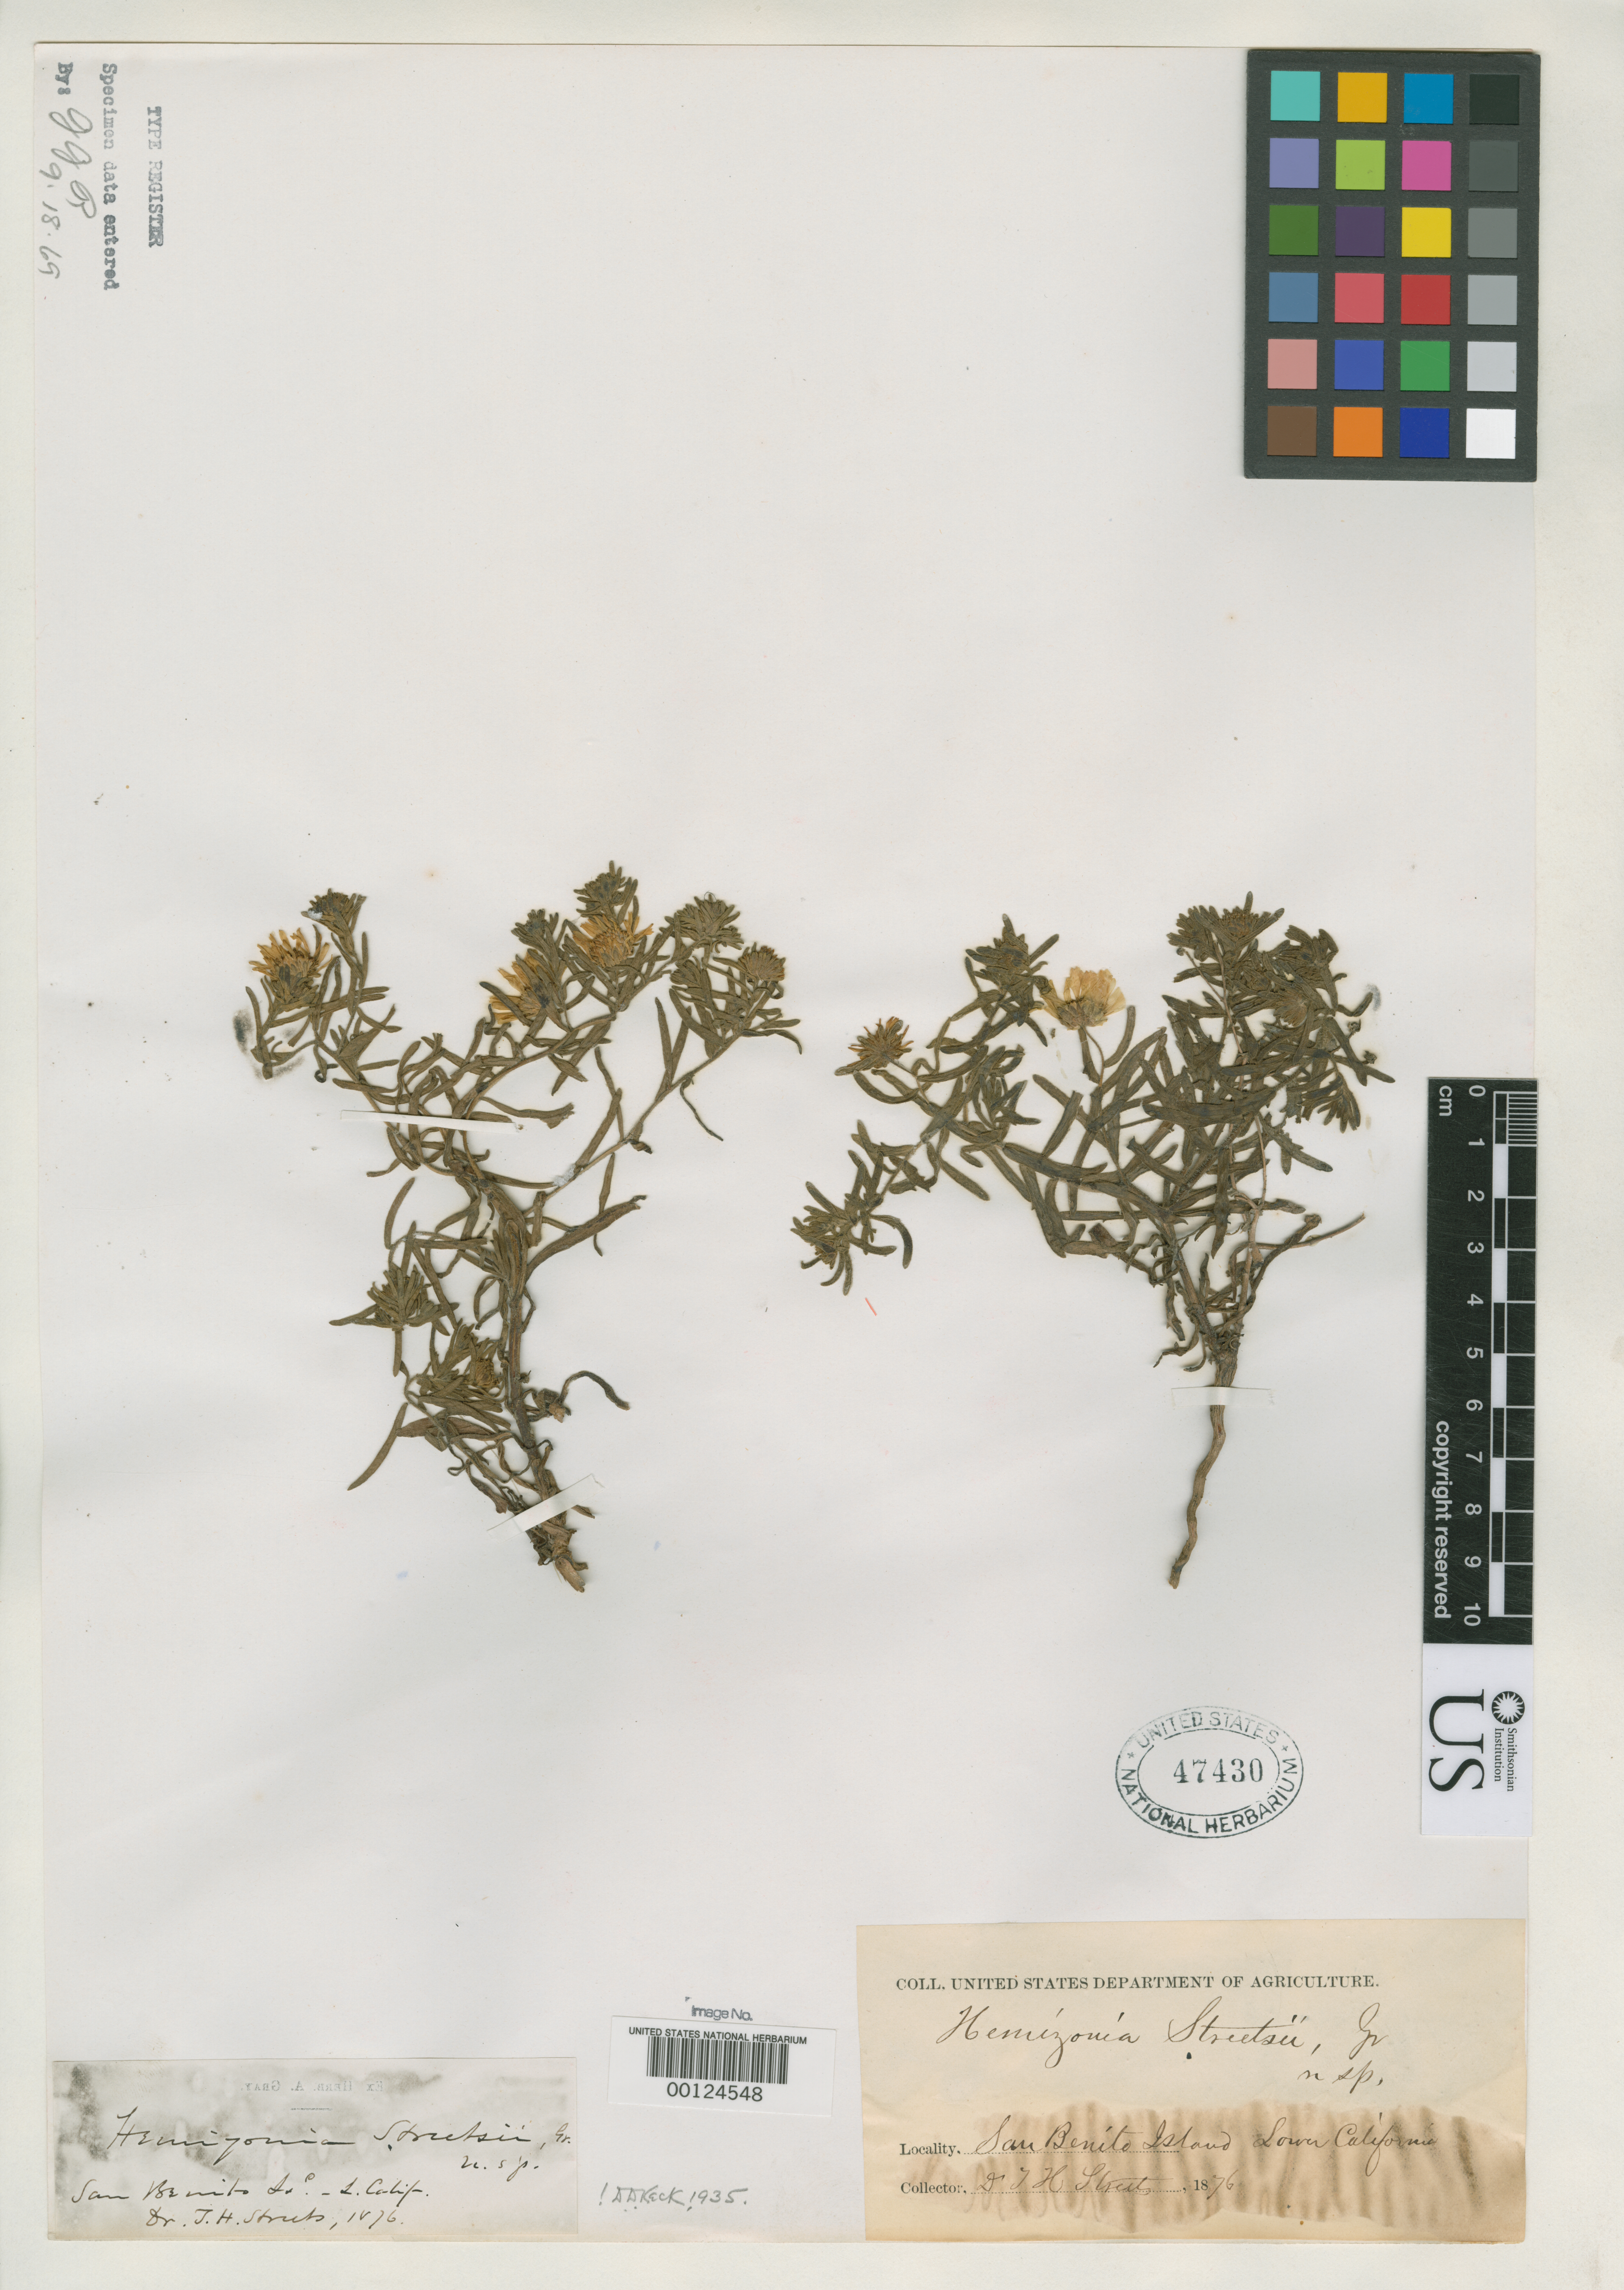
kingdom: Plantae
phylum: Tracheophyta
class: Magnoliopsida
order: Asterales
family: Asteraceae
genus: Hemizonia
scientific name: Hemizonia streetsii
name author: A. Gray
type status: Type Collection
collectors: T. Streets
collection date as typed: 1876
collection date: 1876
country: Mexico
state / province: Baja California Norte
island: San Bernito Island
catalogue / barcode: US 47430